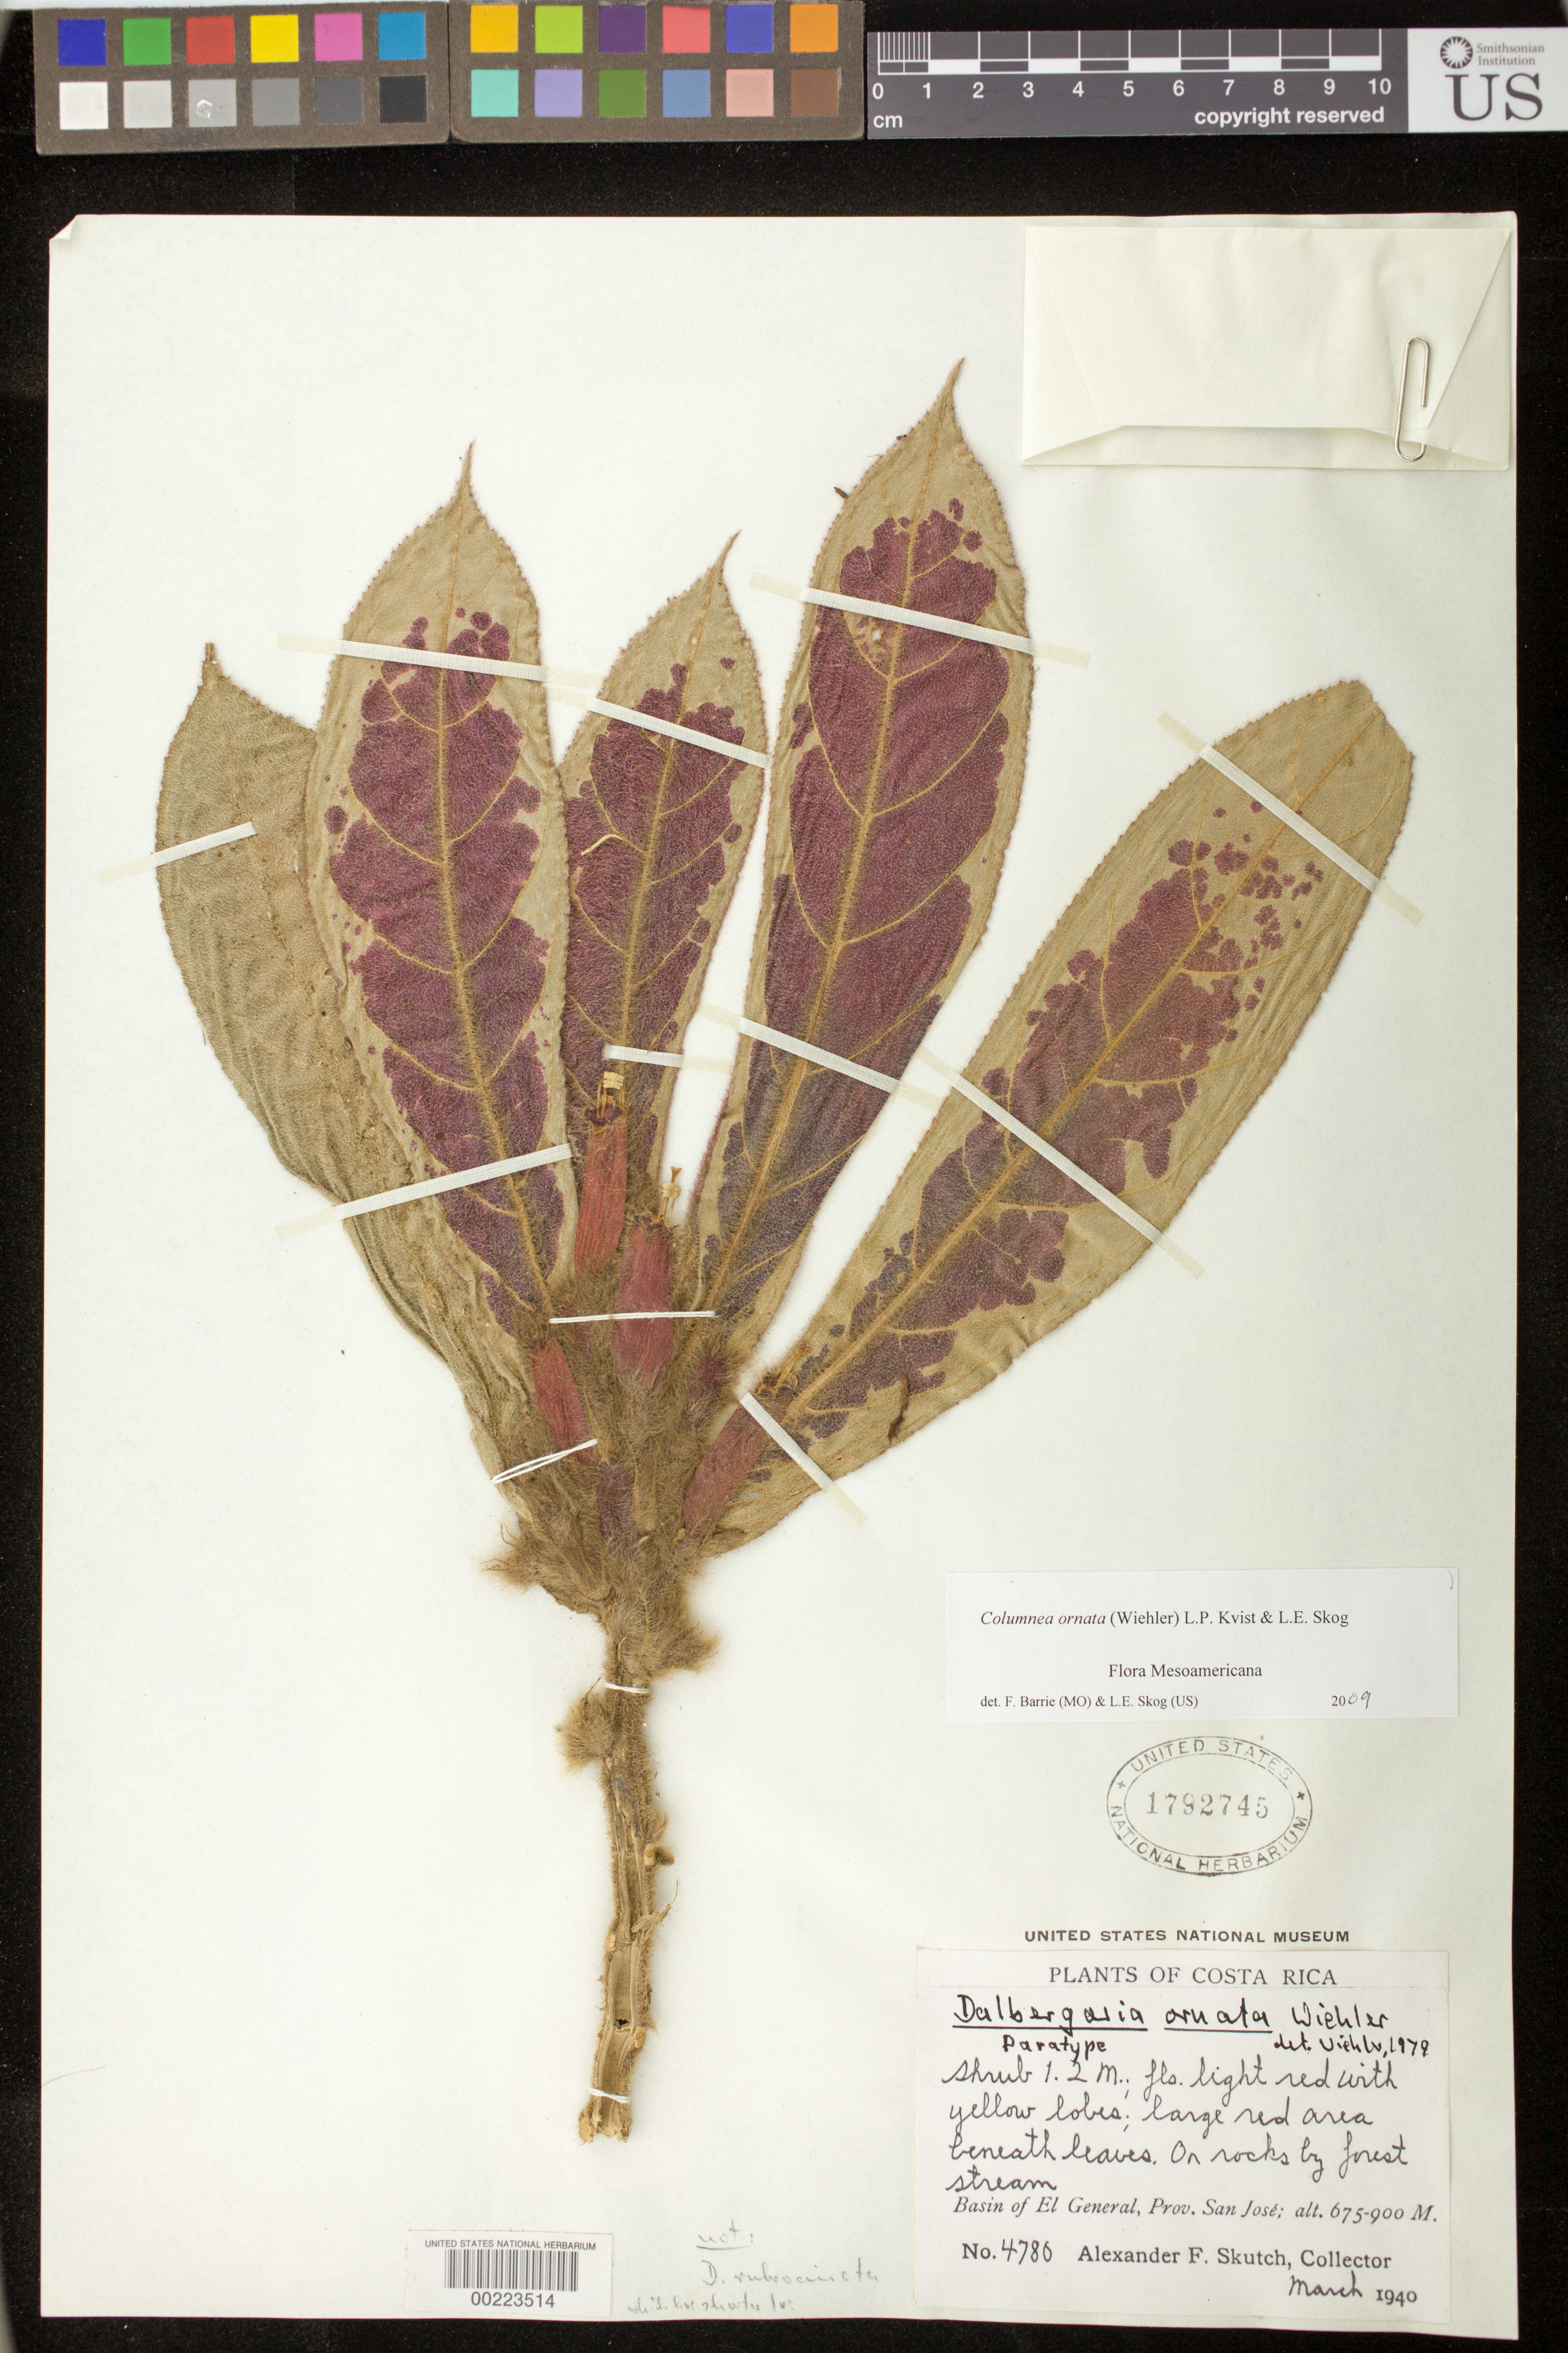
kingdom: Plantae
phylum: Tracheophyta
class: Magnoliopsida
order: Lamiales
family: Gesneriaceae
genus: Columnea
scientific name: Columnea ornata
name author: (Wiehler) L.E. Skog & L.P. Kvist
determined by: Barrie, F. R.; Skog, Laurence E.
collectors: A. F. Skutch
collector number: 4780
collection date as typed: Mar 1940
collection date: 1940-03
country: Costa Rica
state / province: San José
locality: Basin of El General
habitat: On rocks by forest stream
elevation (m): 675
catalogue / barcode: US 1792745